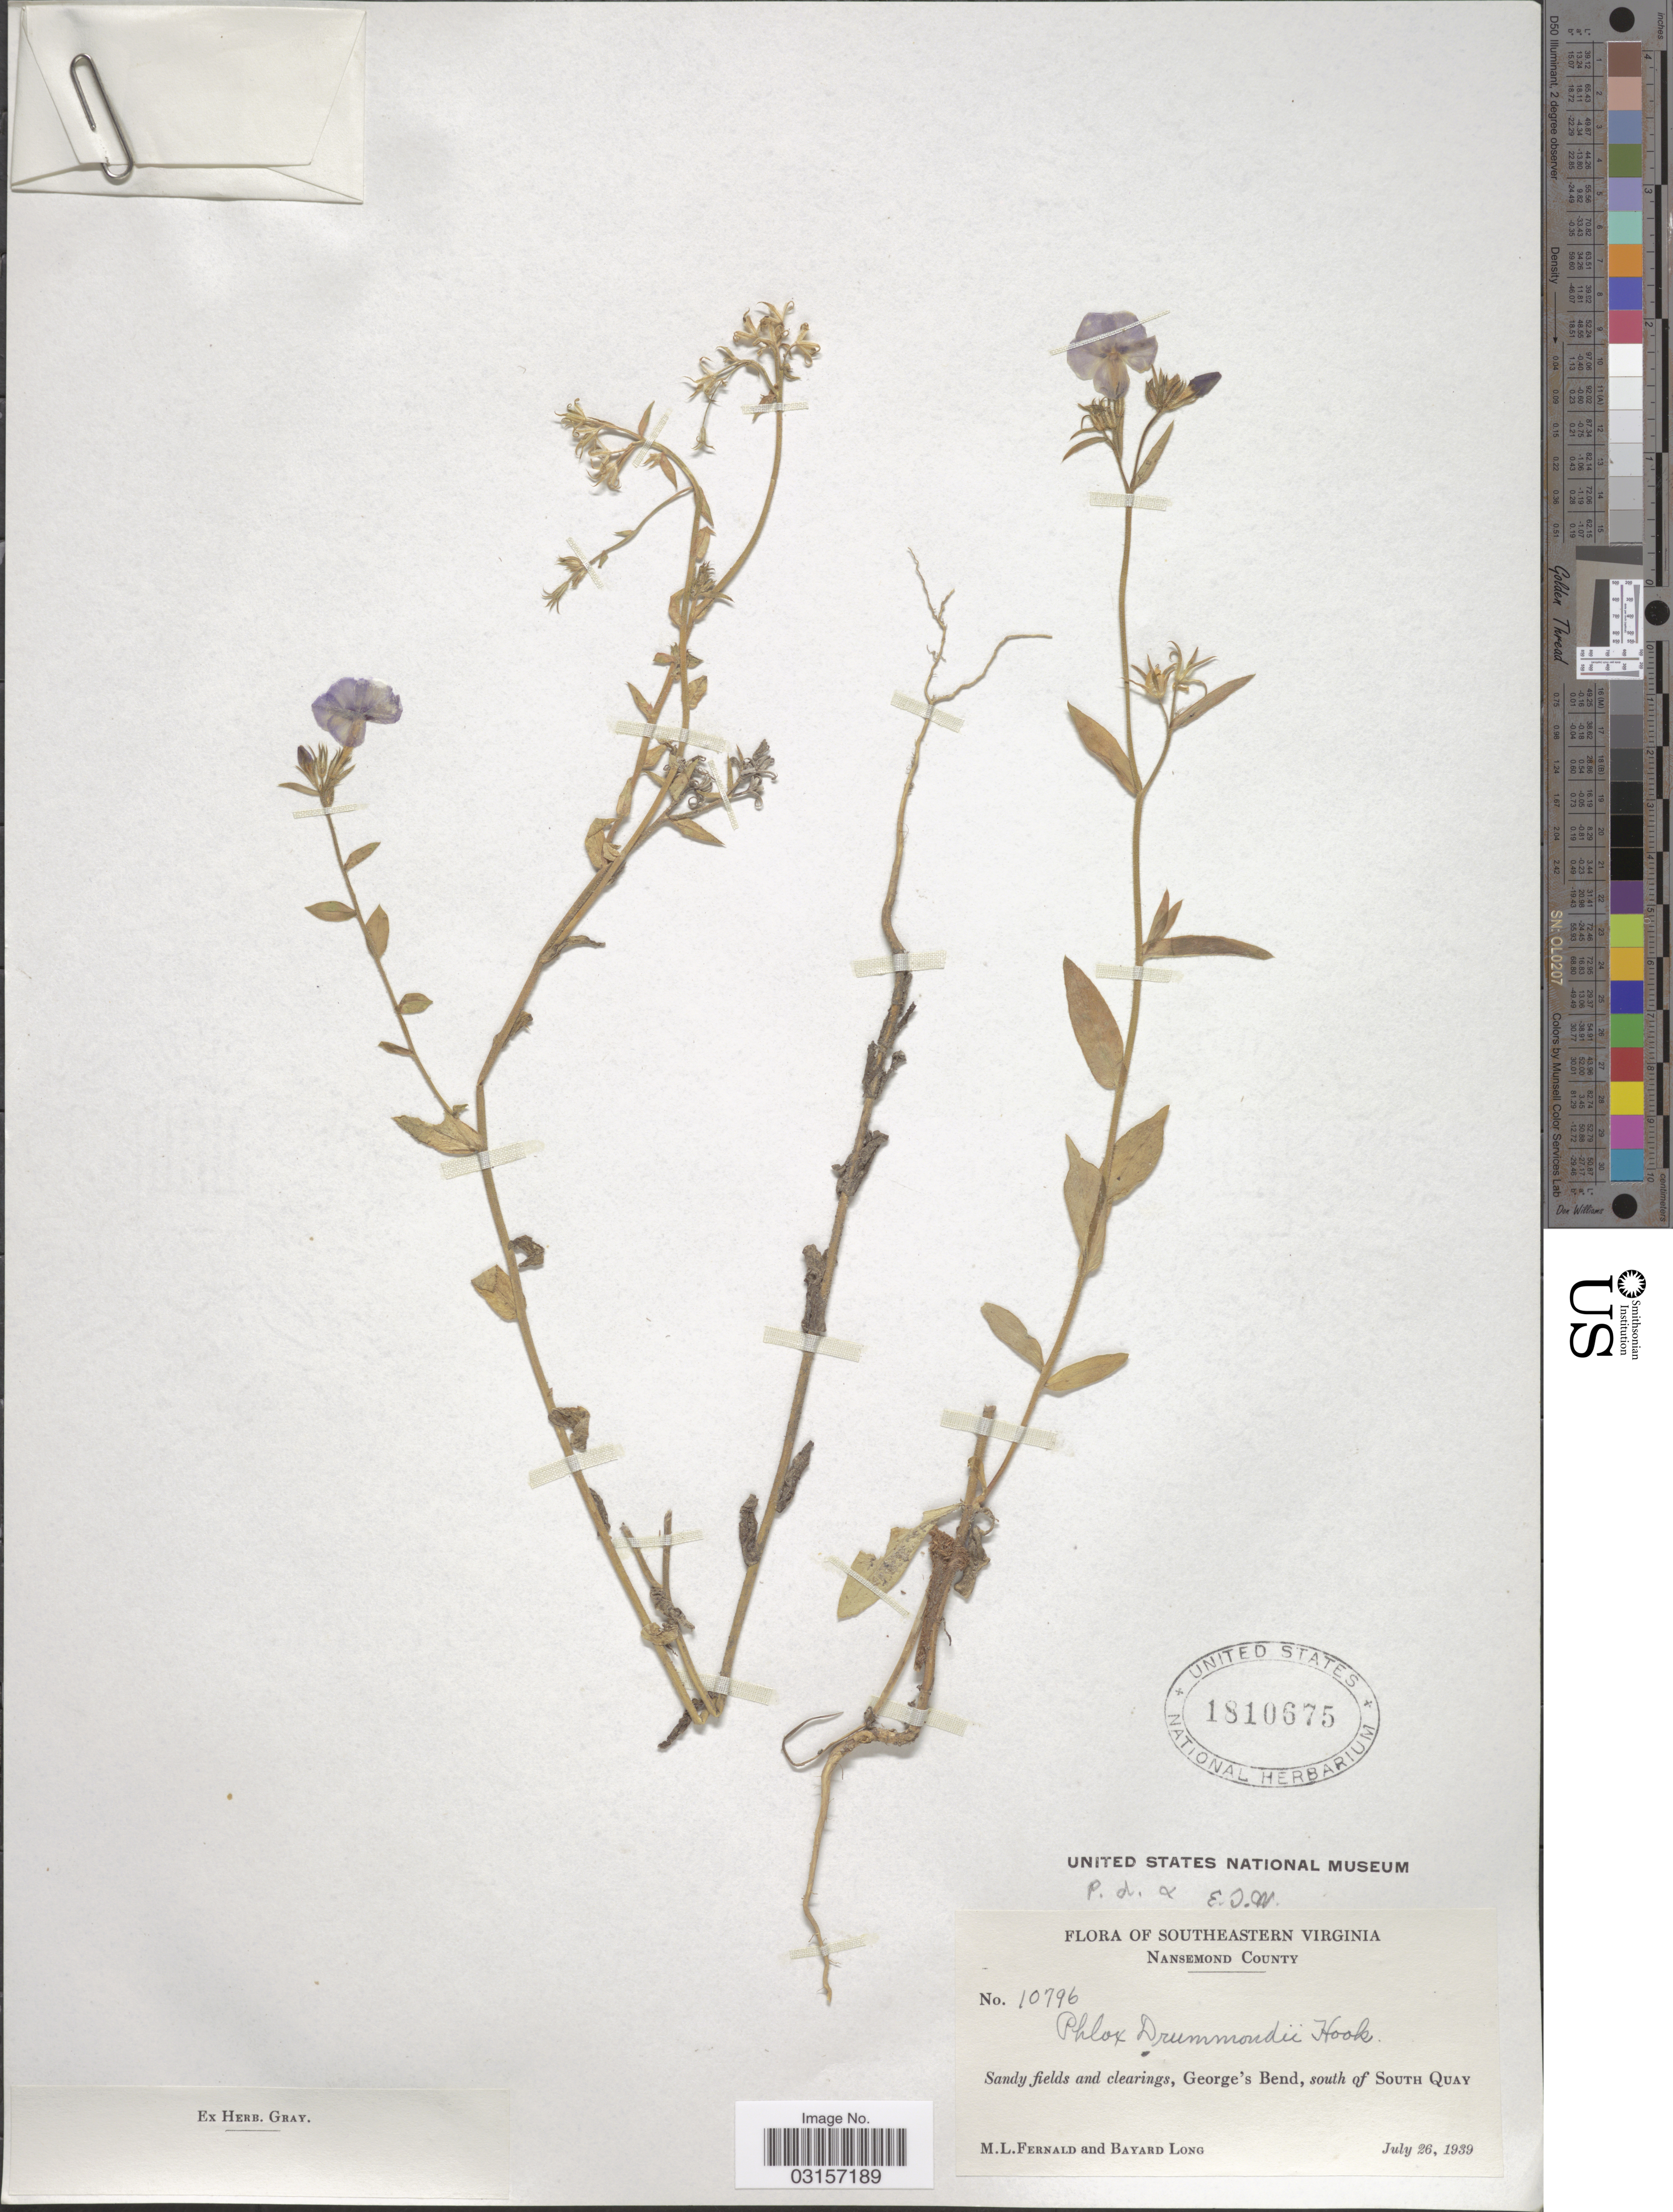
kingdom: Plantae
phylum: Tracheophyta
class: Magnoliopsida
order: Ericales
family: Polemoniaceae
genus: Phlox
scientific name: Phlox drummondii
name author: Hook.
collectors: M. L. Fernald & B. Long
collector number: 10796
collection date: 1939-07-26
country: United States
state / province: Virginia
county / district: City of Suffolk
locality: Southeastern Virginia, Nansemond County, Sandy fields and clearings, George's Bend, south of South Quay.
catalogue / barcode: US 1810675